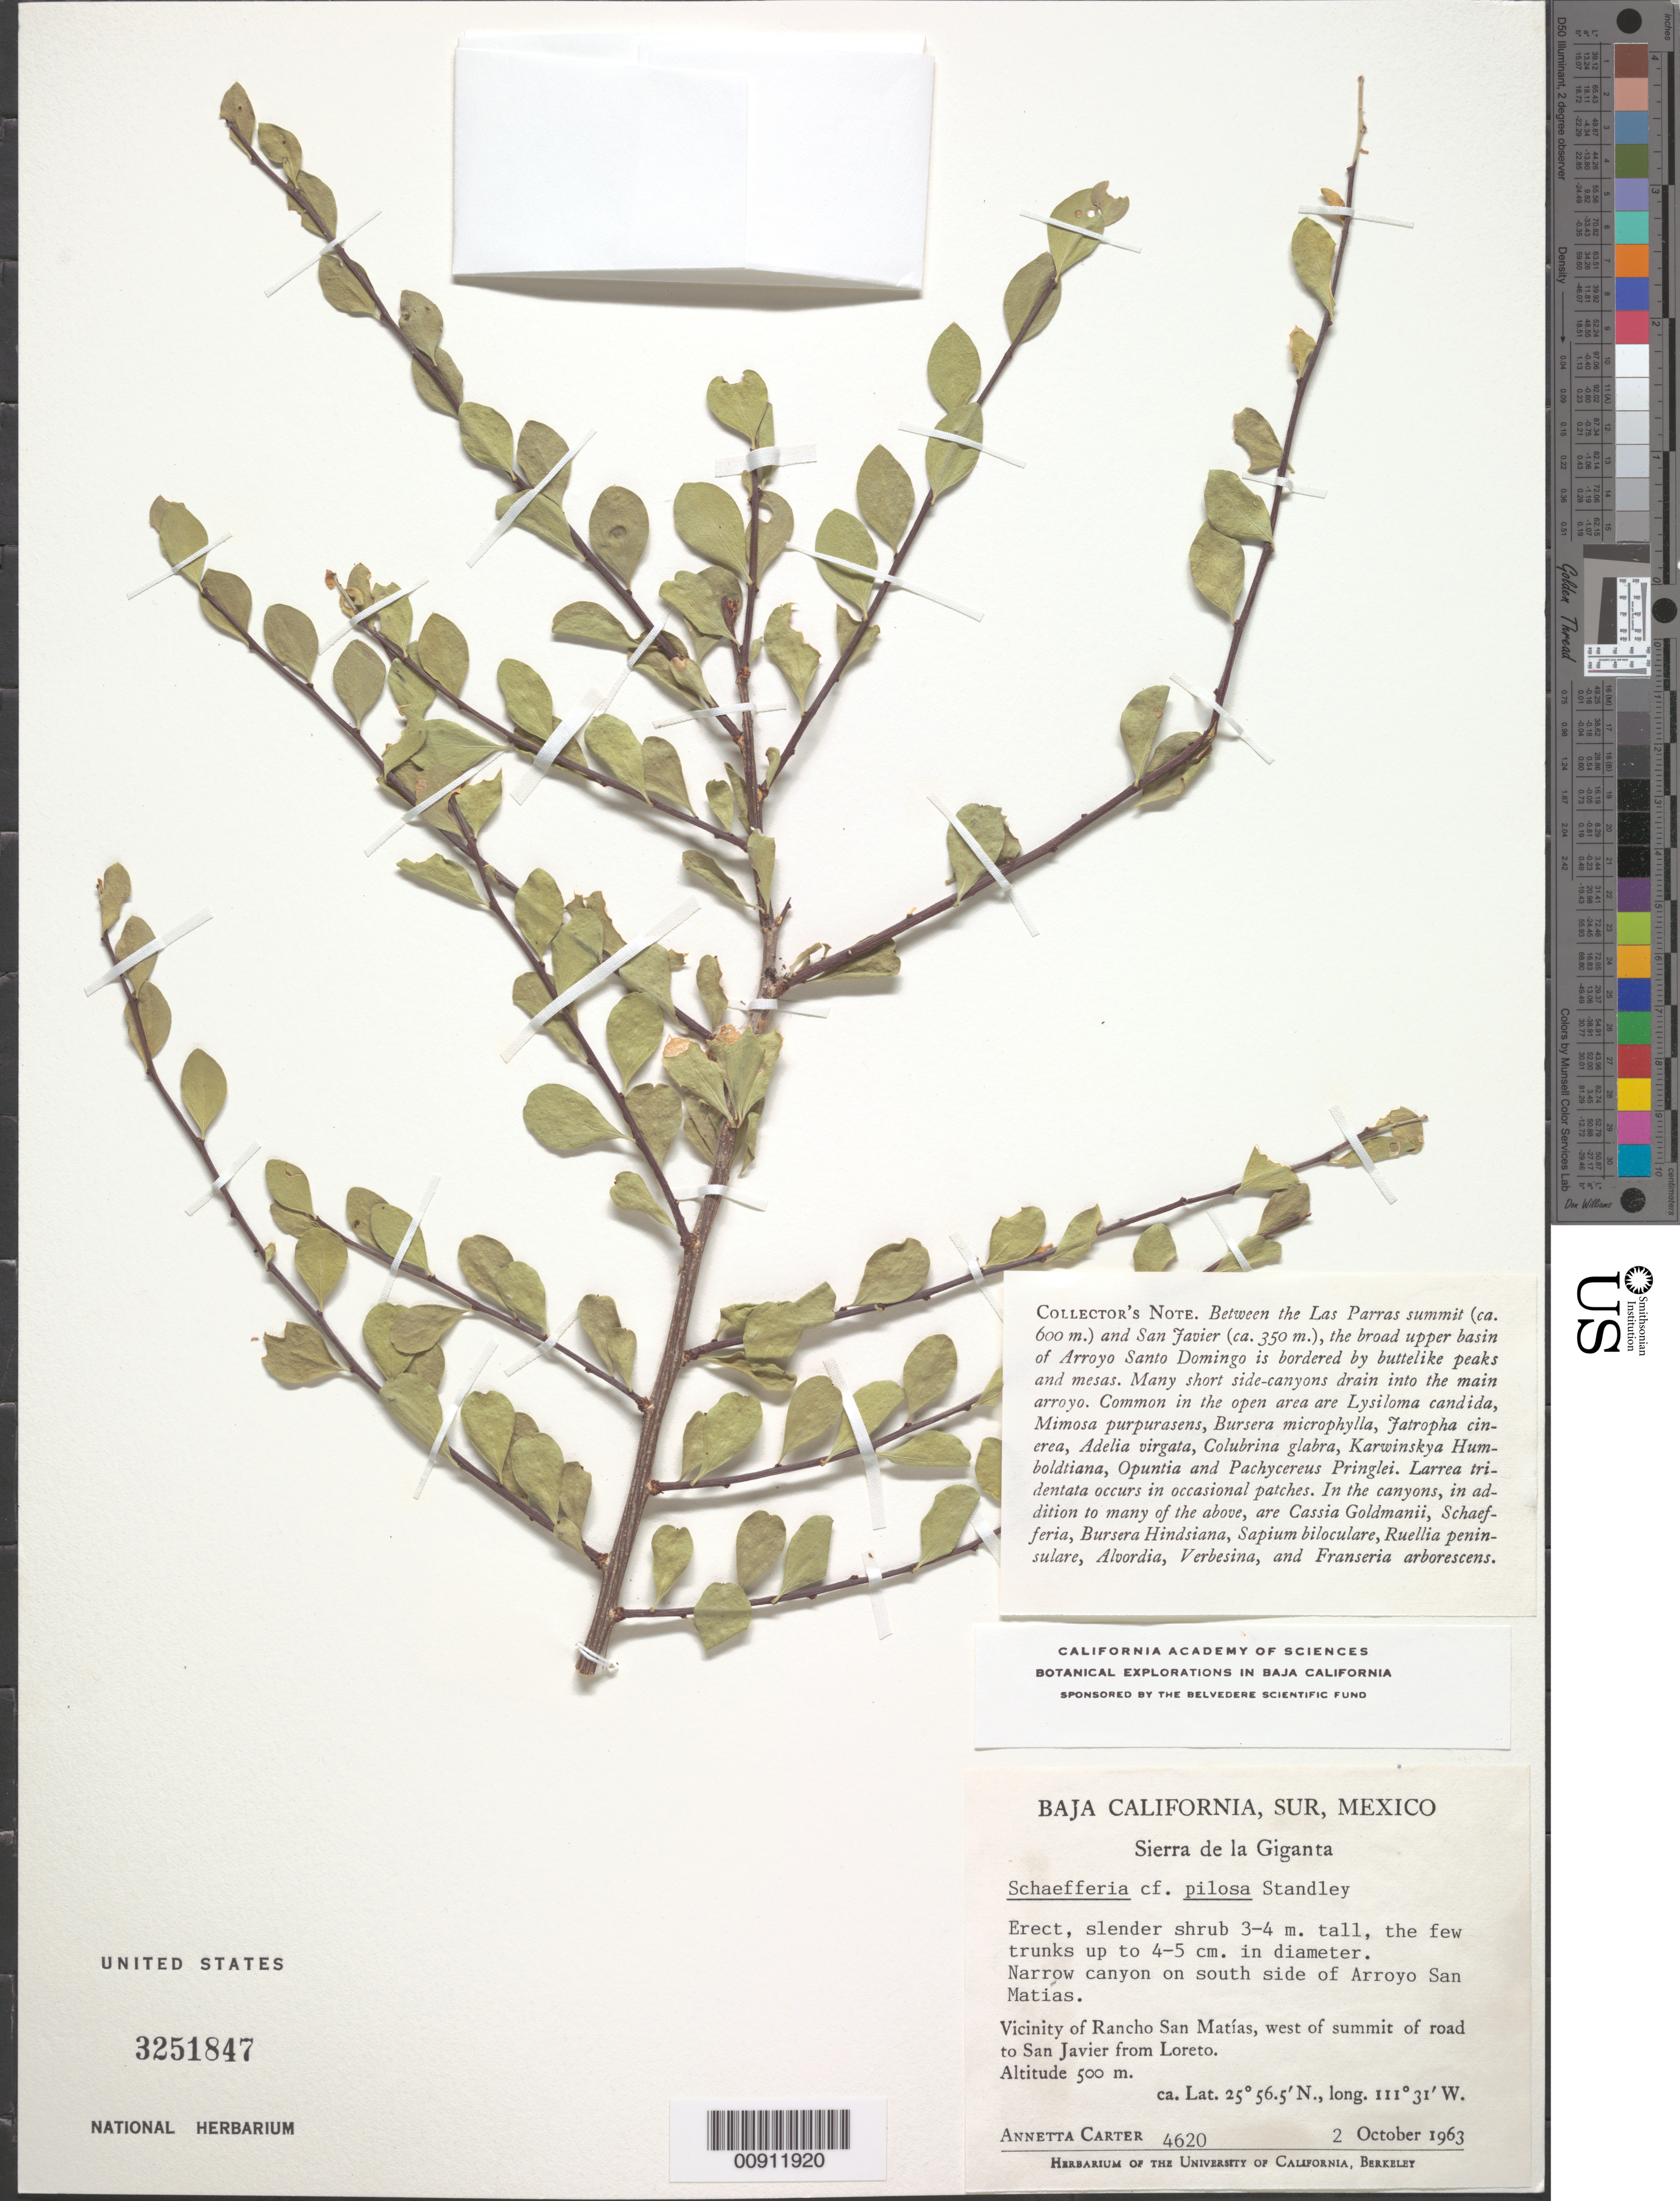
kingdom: Plantae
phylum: Tracheophyta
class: Magnoliopsida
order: Celastrales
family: Celastraceae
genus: Schaefferia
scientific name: Schaefferia pilosa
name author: Standl.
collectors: A. Carter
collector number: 4620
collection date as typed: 02 Oct 1963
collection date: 1963-10-02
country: Mexico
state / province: Baja California Sur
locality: Narrow canyon on south side of Arroyo San Matías. Vicinity of Rancho San Matías, west of summit of road to San Javier from Loreto. Baja California Sur. Sierra de la Giganta.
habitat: Narrow canyon.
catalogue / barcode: US 3251847